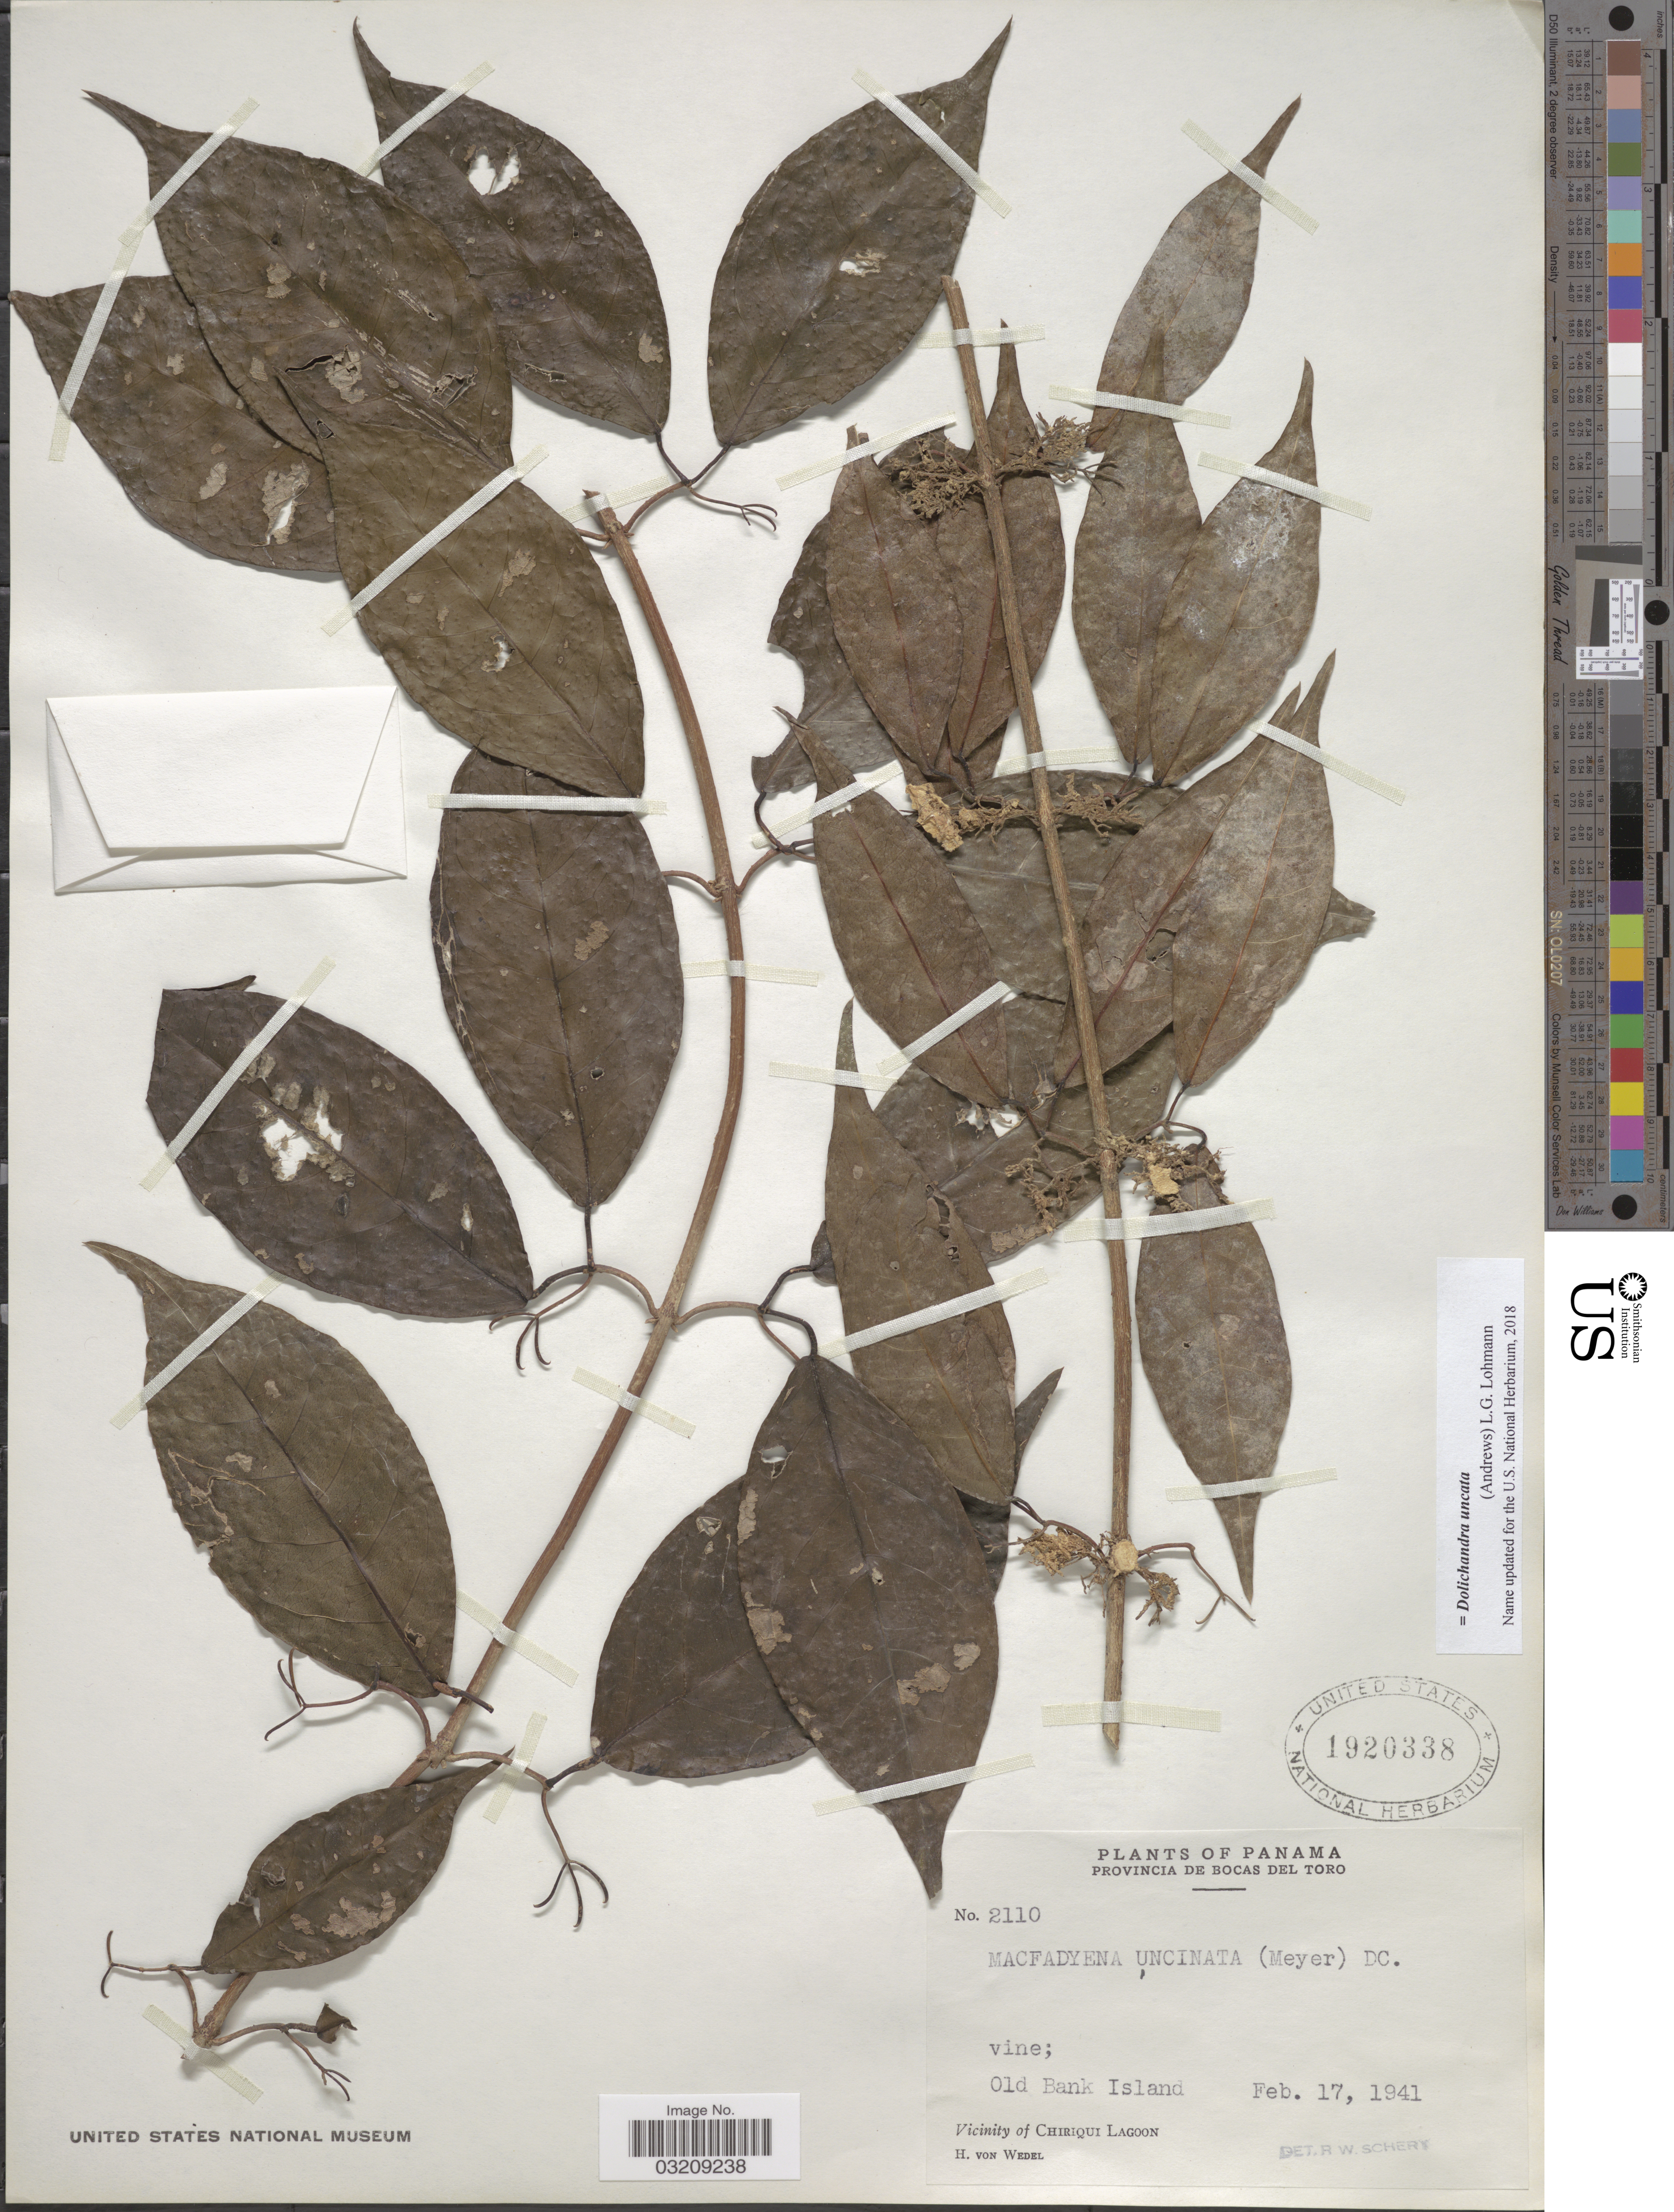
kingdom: Plantae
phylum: Tracheophyta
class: Magnoliopsida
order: Lamiales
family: Bignoniaceae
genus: Dolichandra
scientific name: Dolichandra uncata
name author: (Andrews) L.G. Lohmann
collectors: H. von Wedel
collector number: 2110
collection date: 1941-02-17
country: Panama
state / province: Bocas del Toro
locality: Old Bank Island. Vicinity of Chiriqui Lagoon.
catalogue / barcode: US 1920338